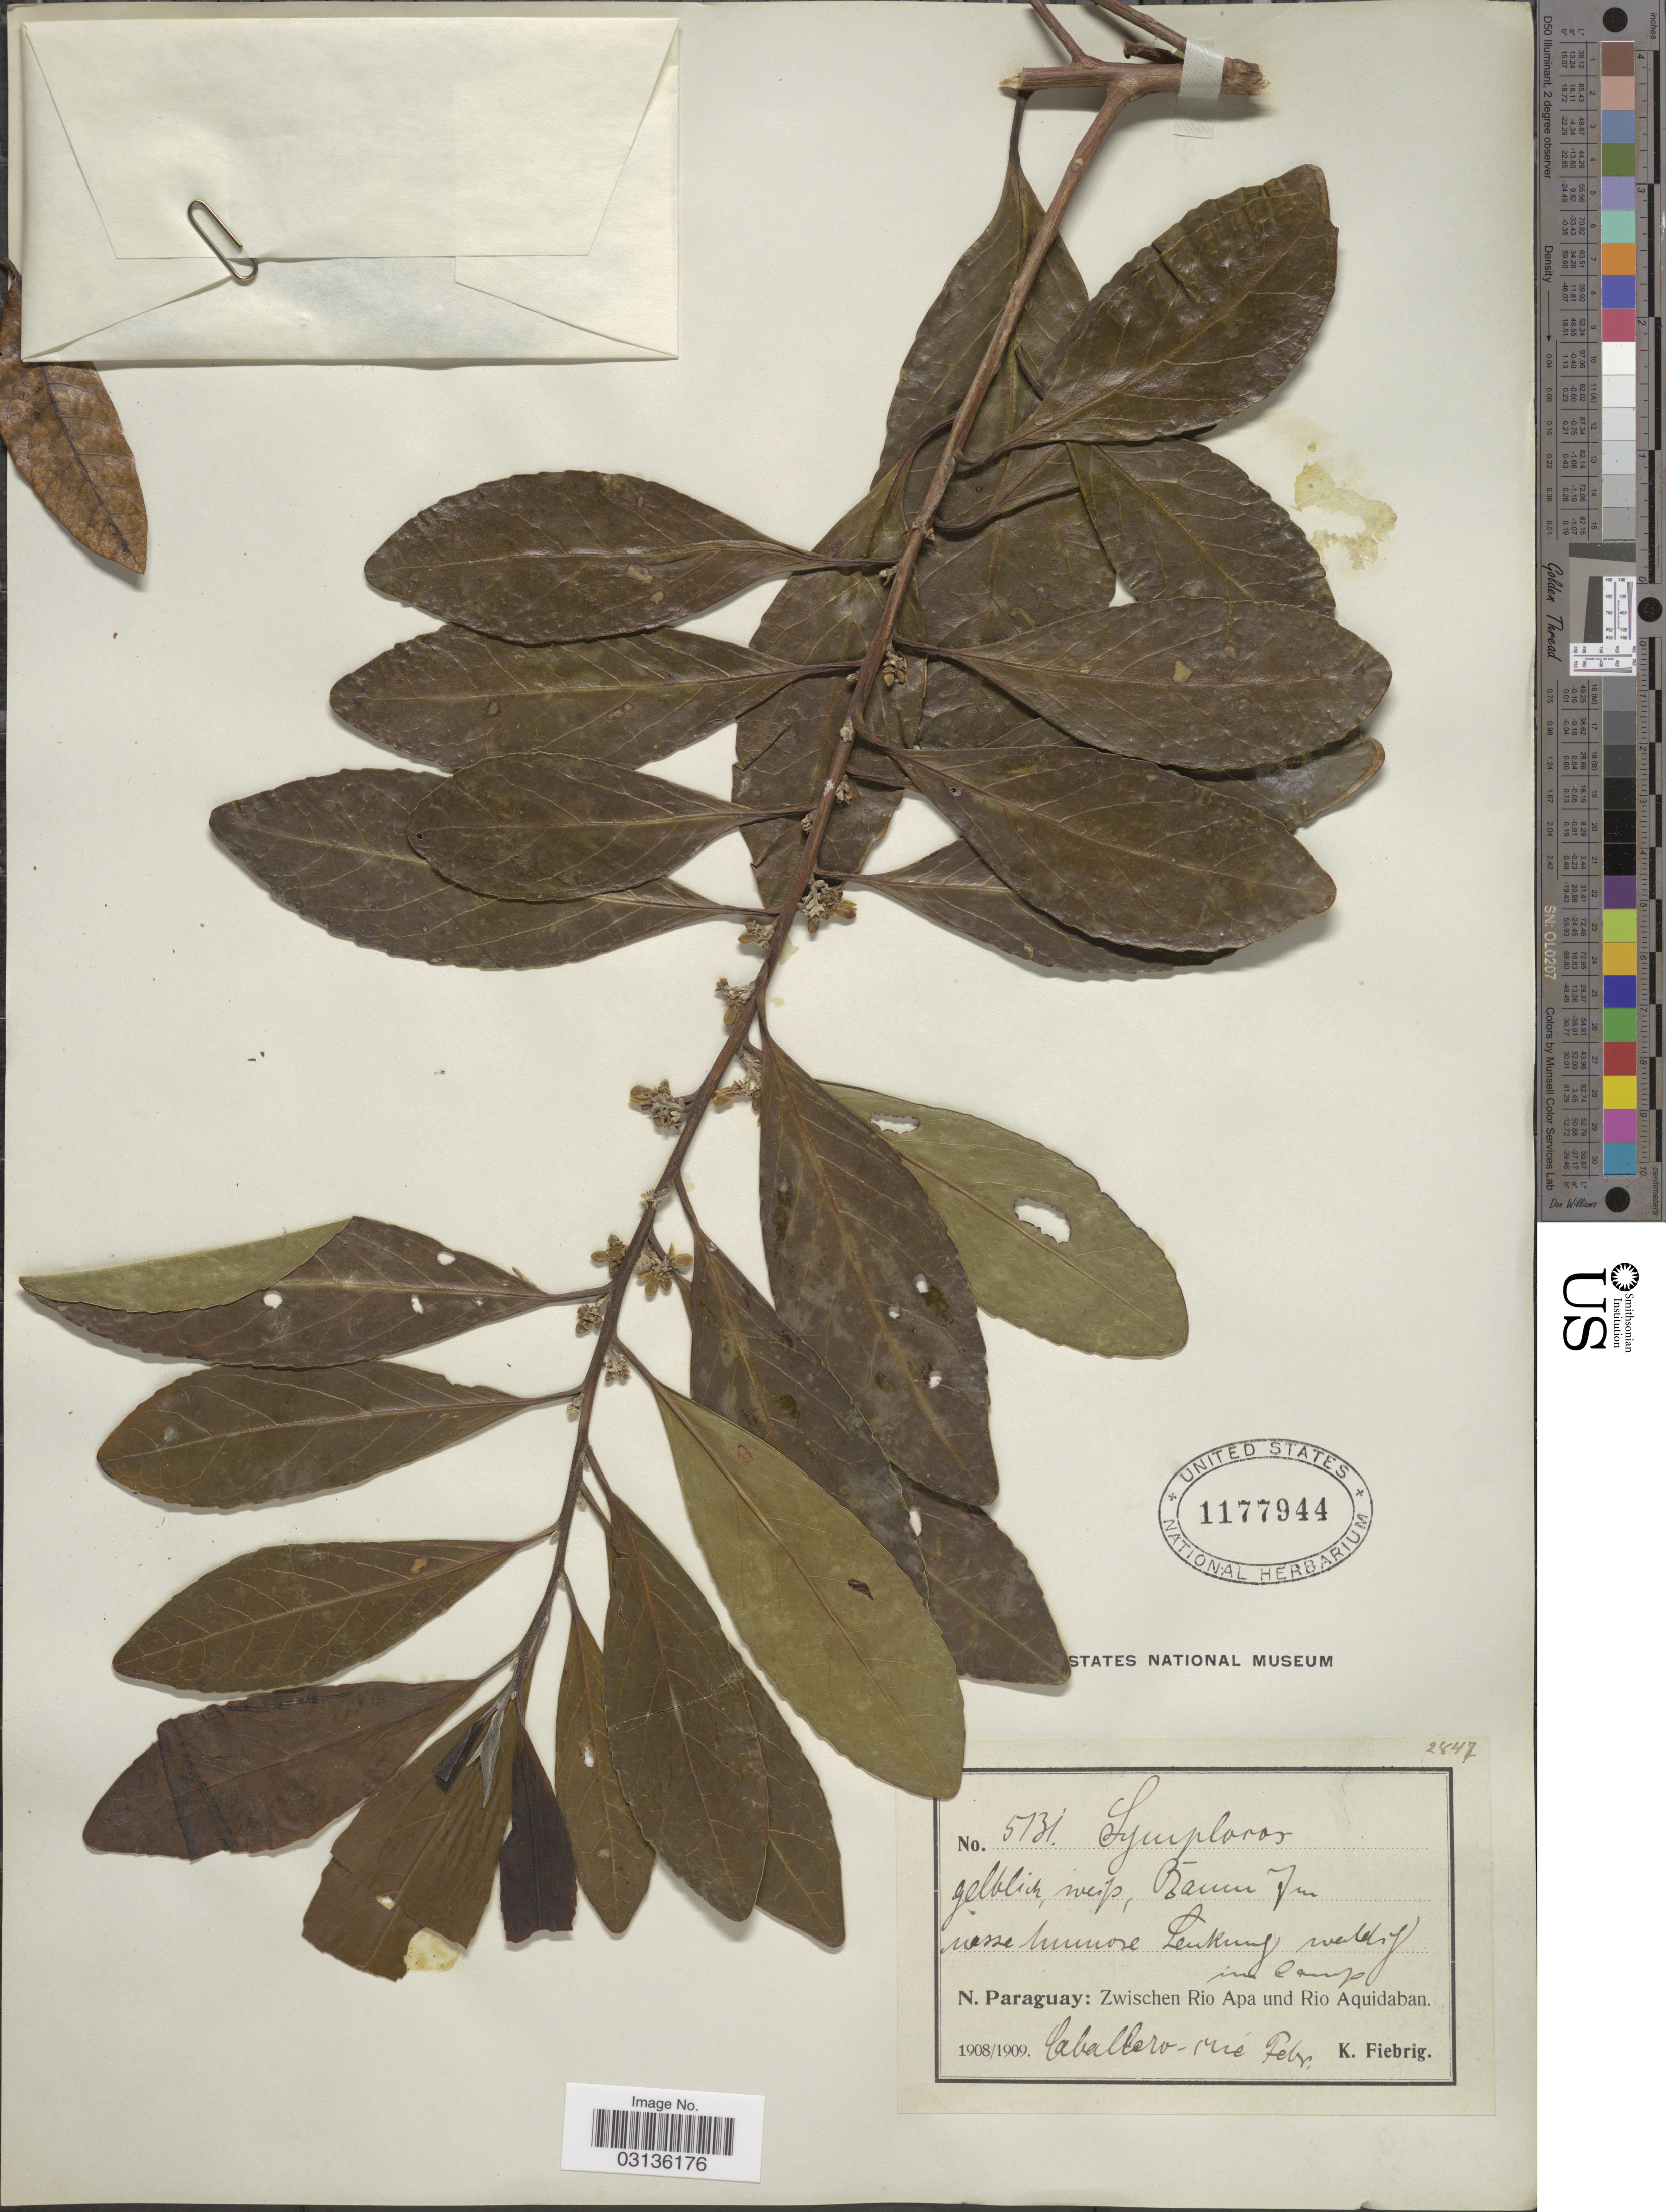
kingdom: Plantae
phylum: Tracheophyta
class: Magnoliopsida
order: Ericales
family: Symplocaceae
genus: Symplocos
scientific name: Symplocos sp.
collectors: Caballero & K. Fiebrig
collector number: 5131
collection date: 1908-02/1909-02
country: Paraguay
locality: N. Paraguay: Zwischen Rio Apa und Rio Aquidaban.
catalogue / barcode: US 1177944